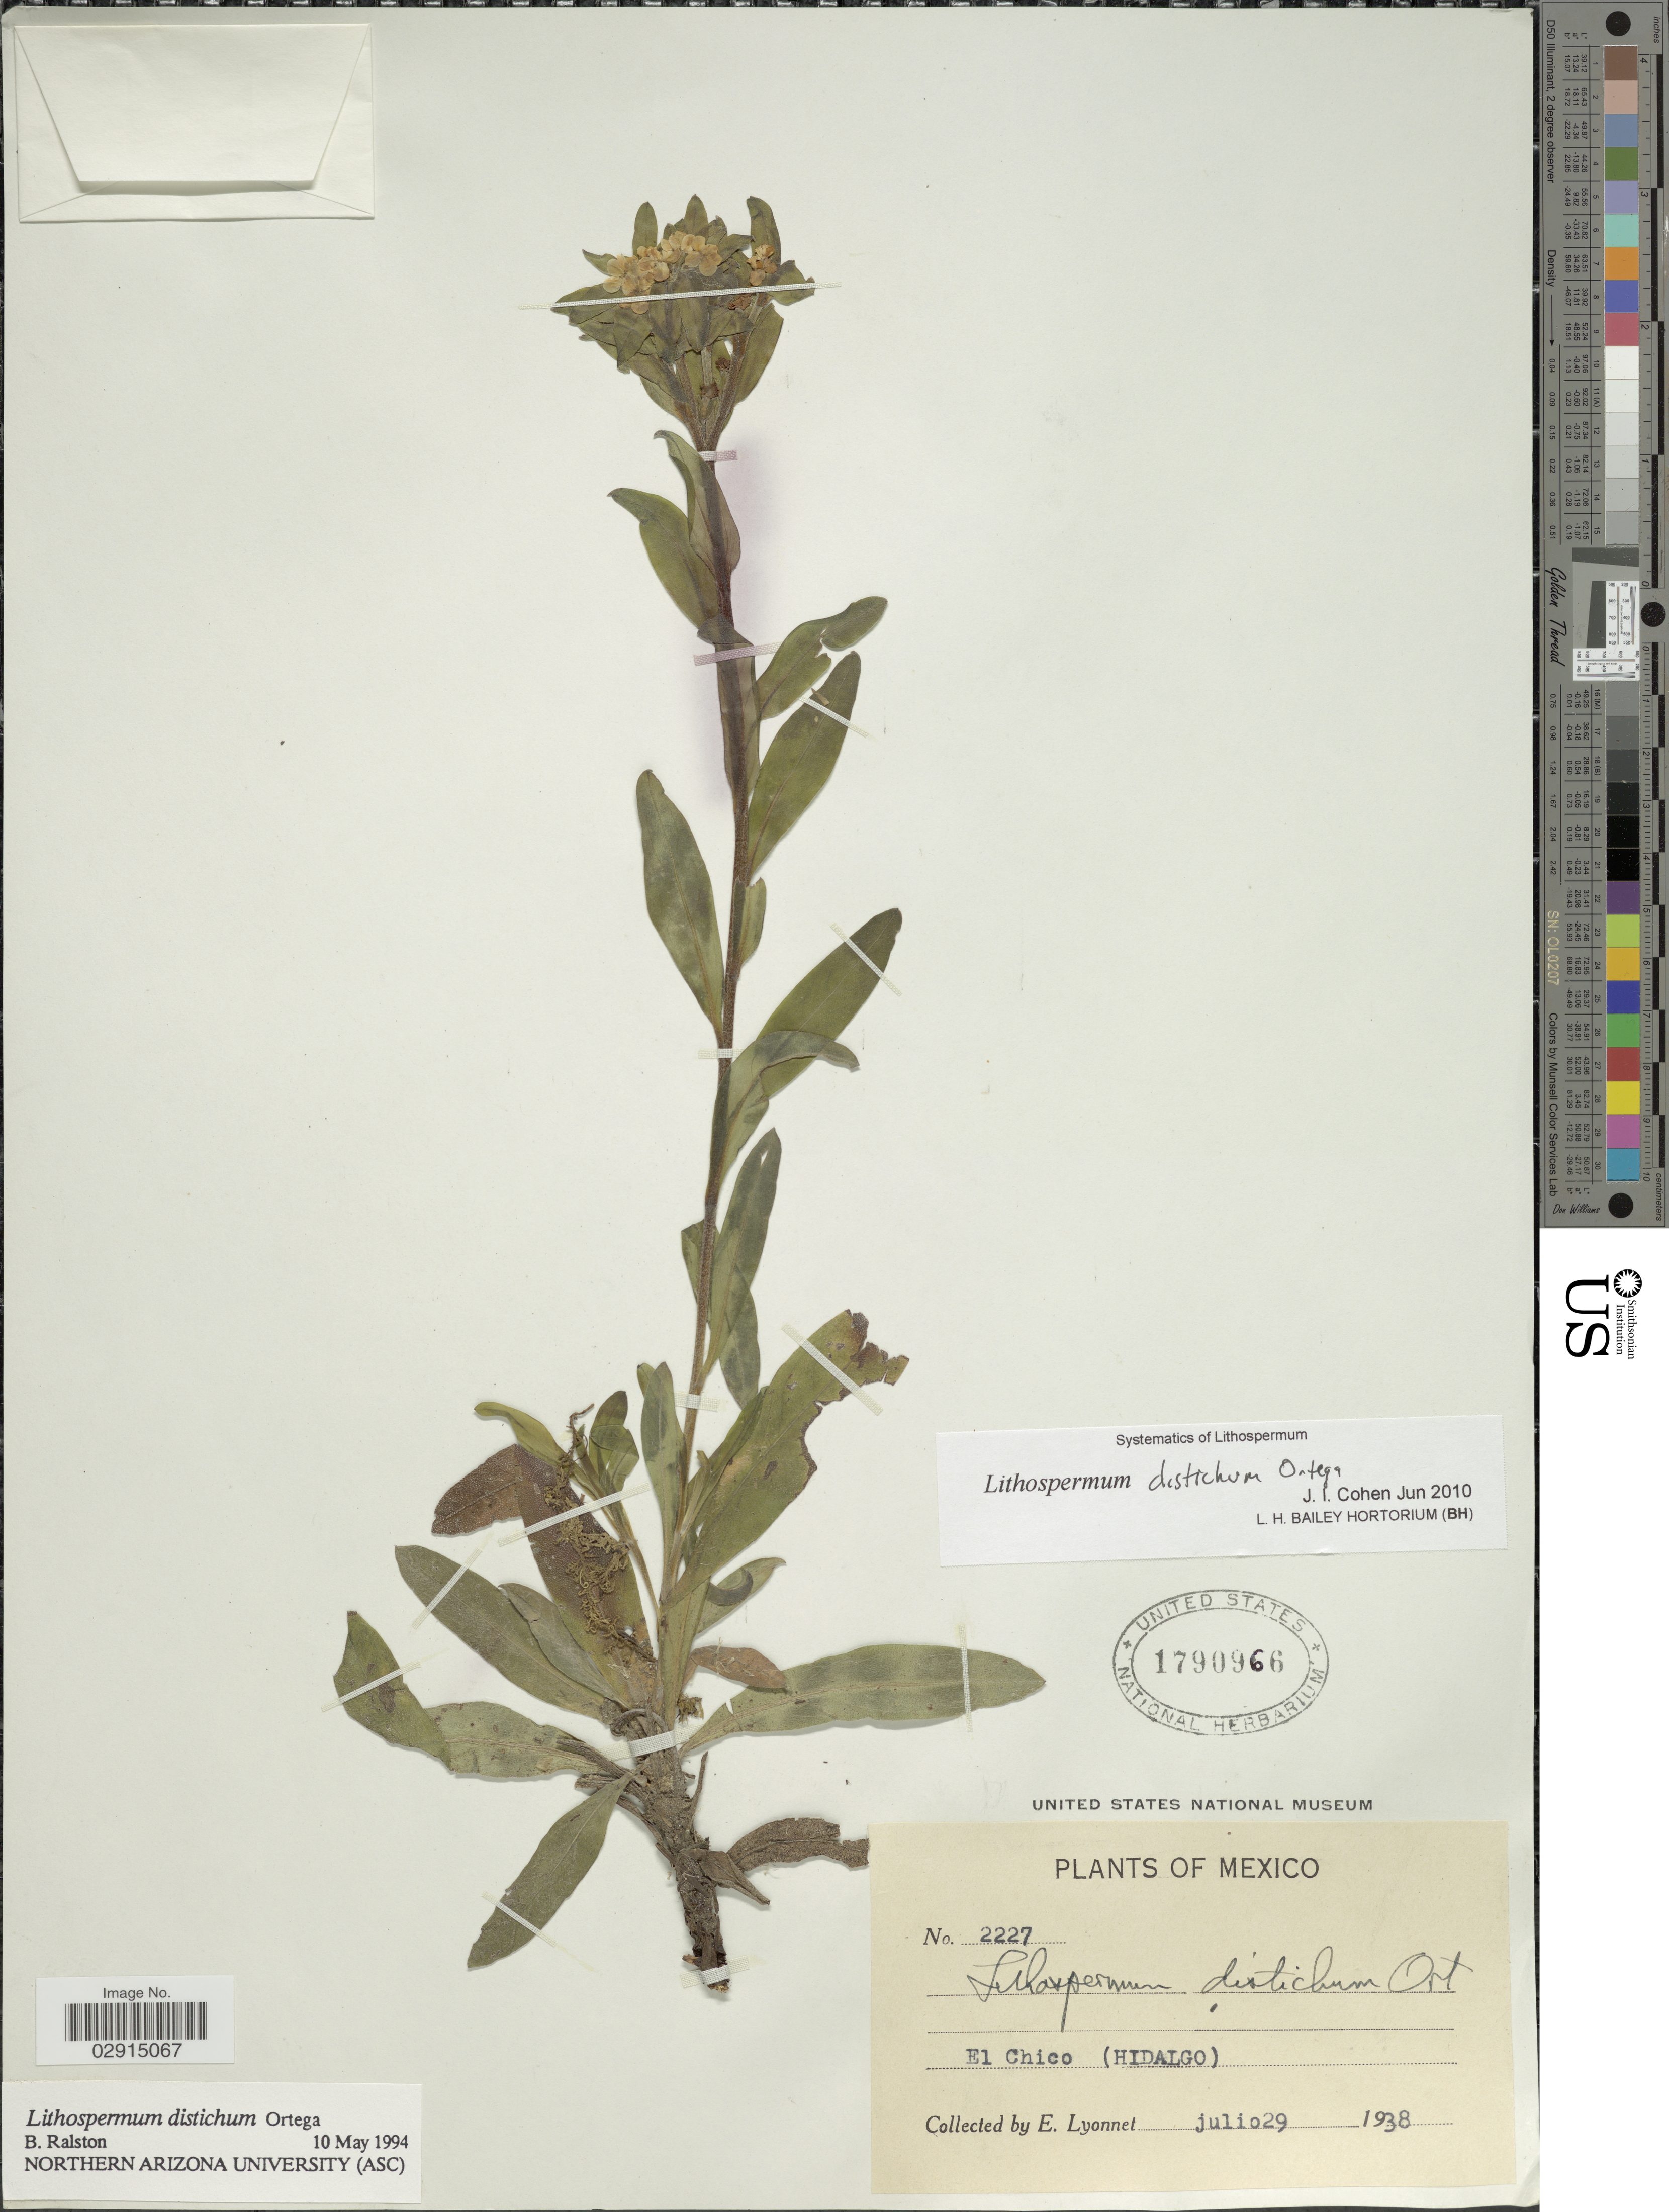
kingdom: Plantae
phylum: Tracheophyta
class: Magnoliopsida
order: Boraginales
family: Boraginaceae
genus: Lithospermum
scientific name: Lithospermum distichum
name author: Ortega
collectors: E. Lyonnet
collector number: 2227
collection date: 1938-07-29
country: Mexico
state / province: Hidalgo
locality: El Chico.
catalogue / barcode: US 1790966